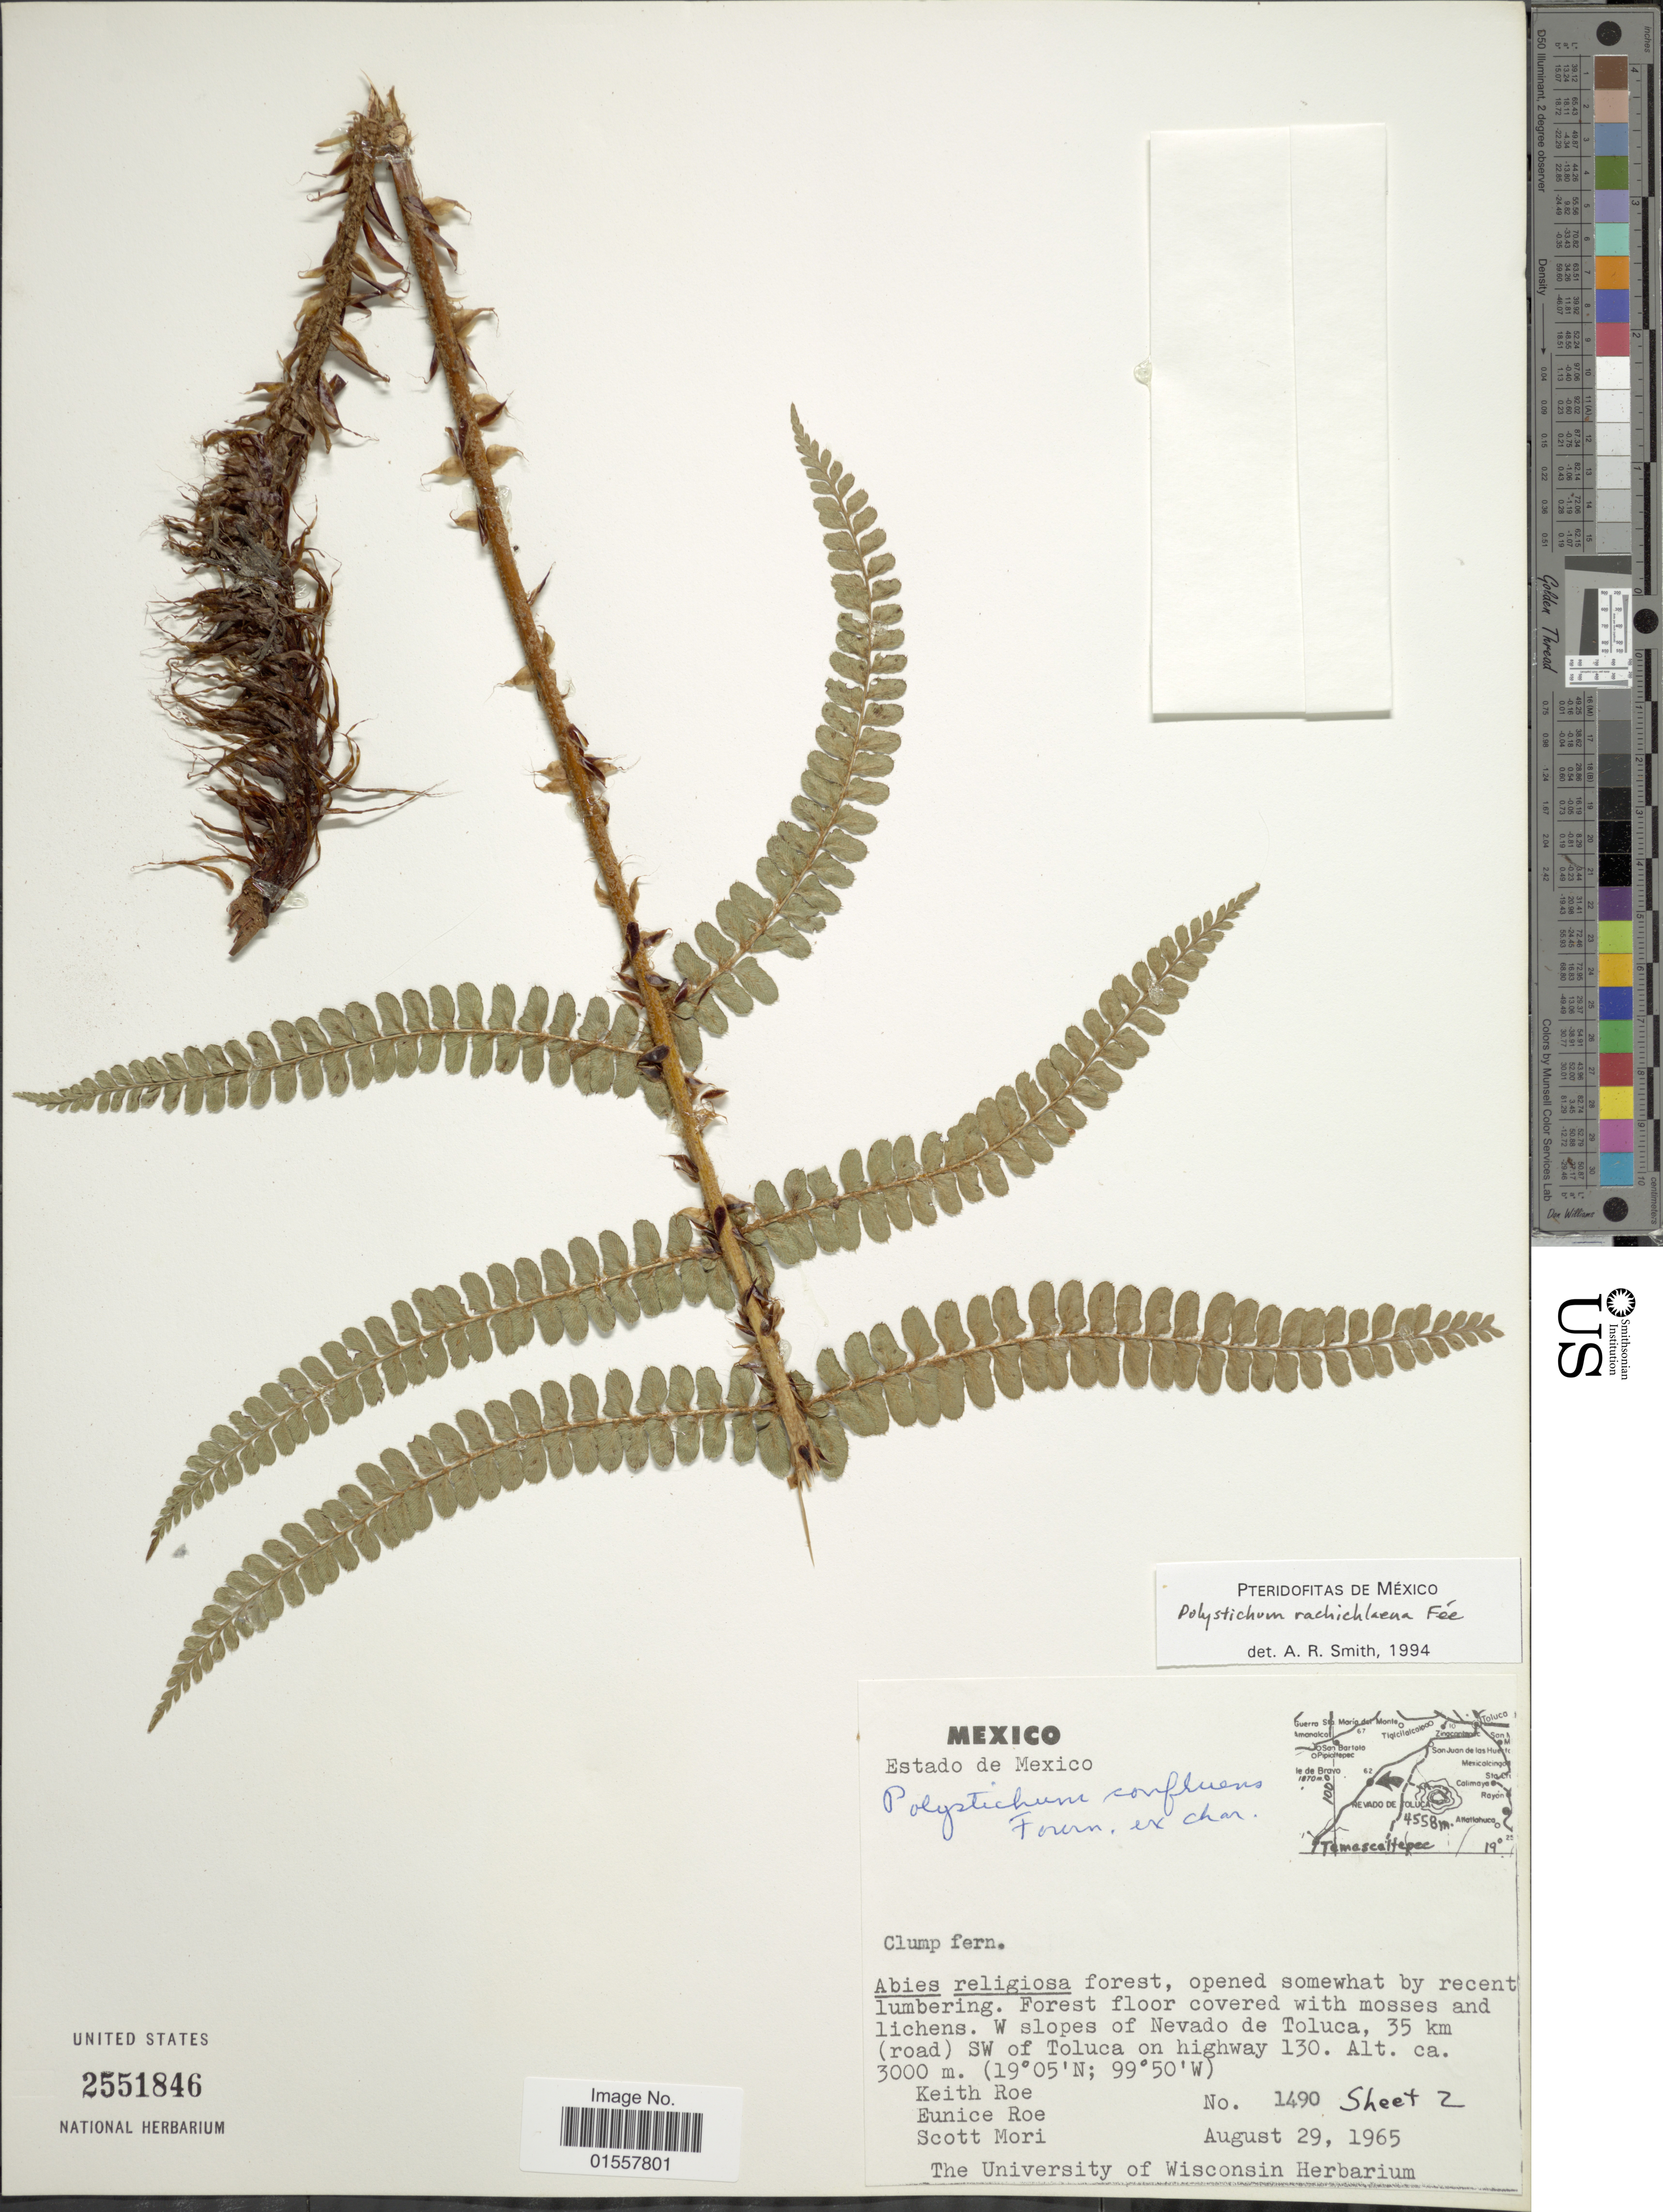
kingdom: Plantae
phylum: Tracheophyta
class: Polypodiopsida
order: Polypodiales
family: Dryopteridaceae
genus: Polystichum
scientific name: Polystichum rachichlaena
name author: Fée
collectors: K. E. Roe, E. Roe & S. Mori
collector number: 1490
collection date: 1965-08-29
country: Mexico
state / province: México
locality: Estado de Mexico, W slopes of Toluca on highway 130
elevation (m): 3000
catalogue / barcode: US 2551846